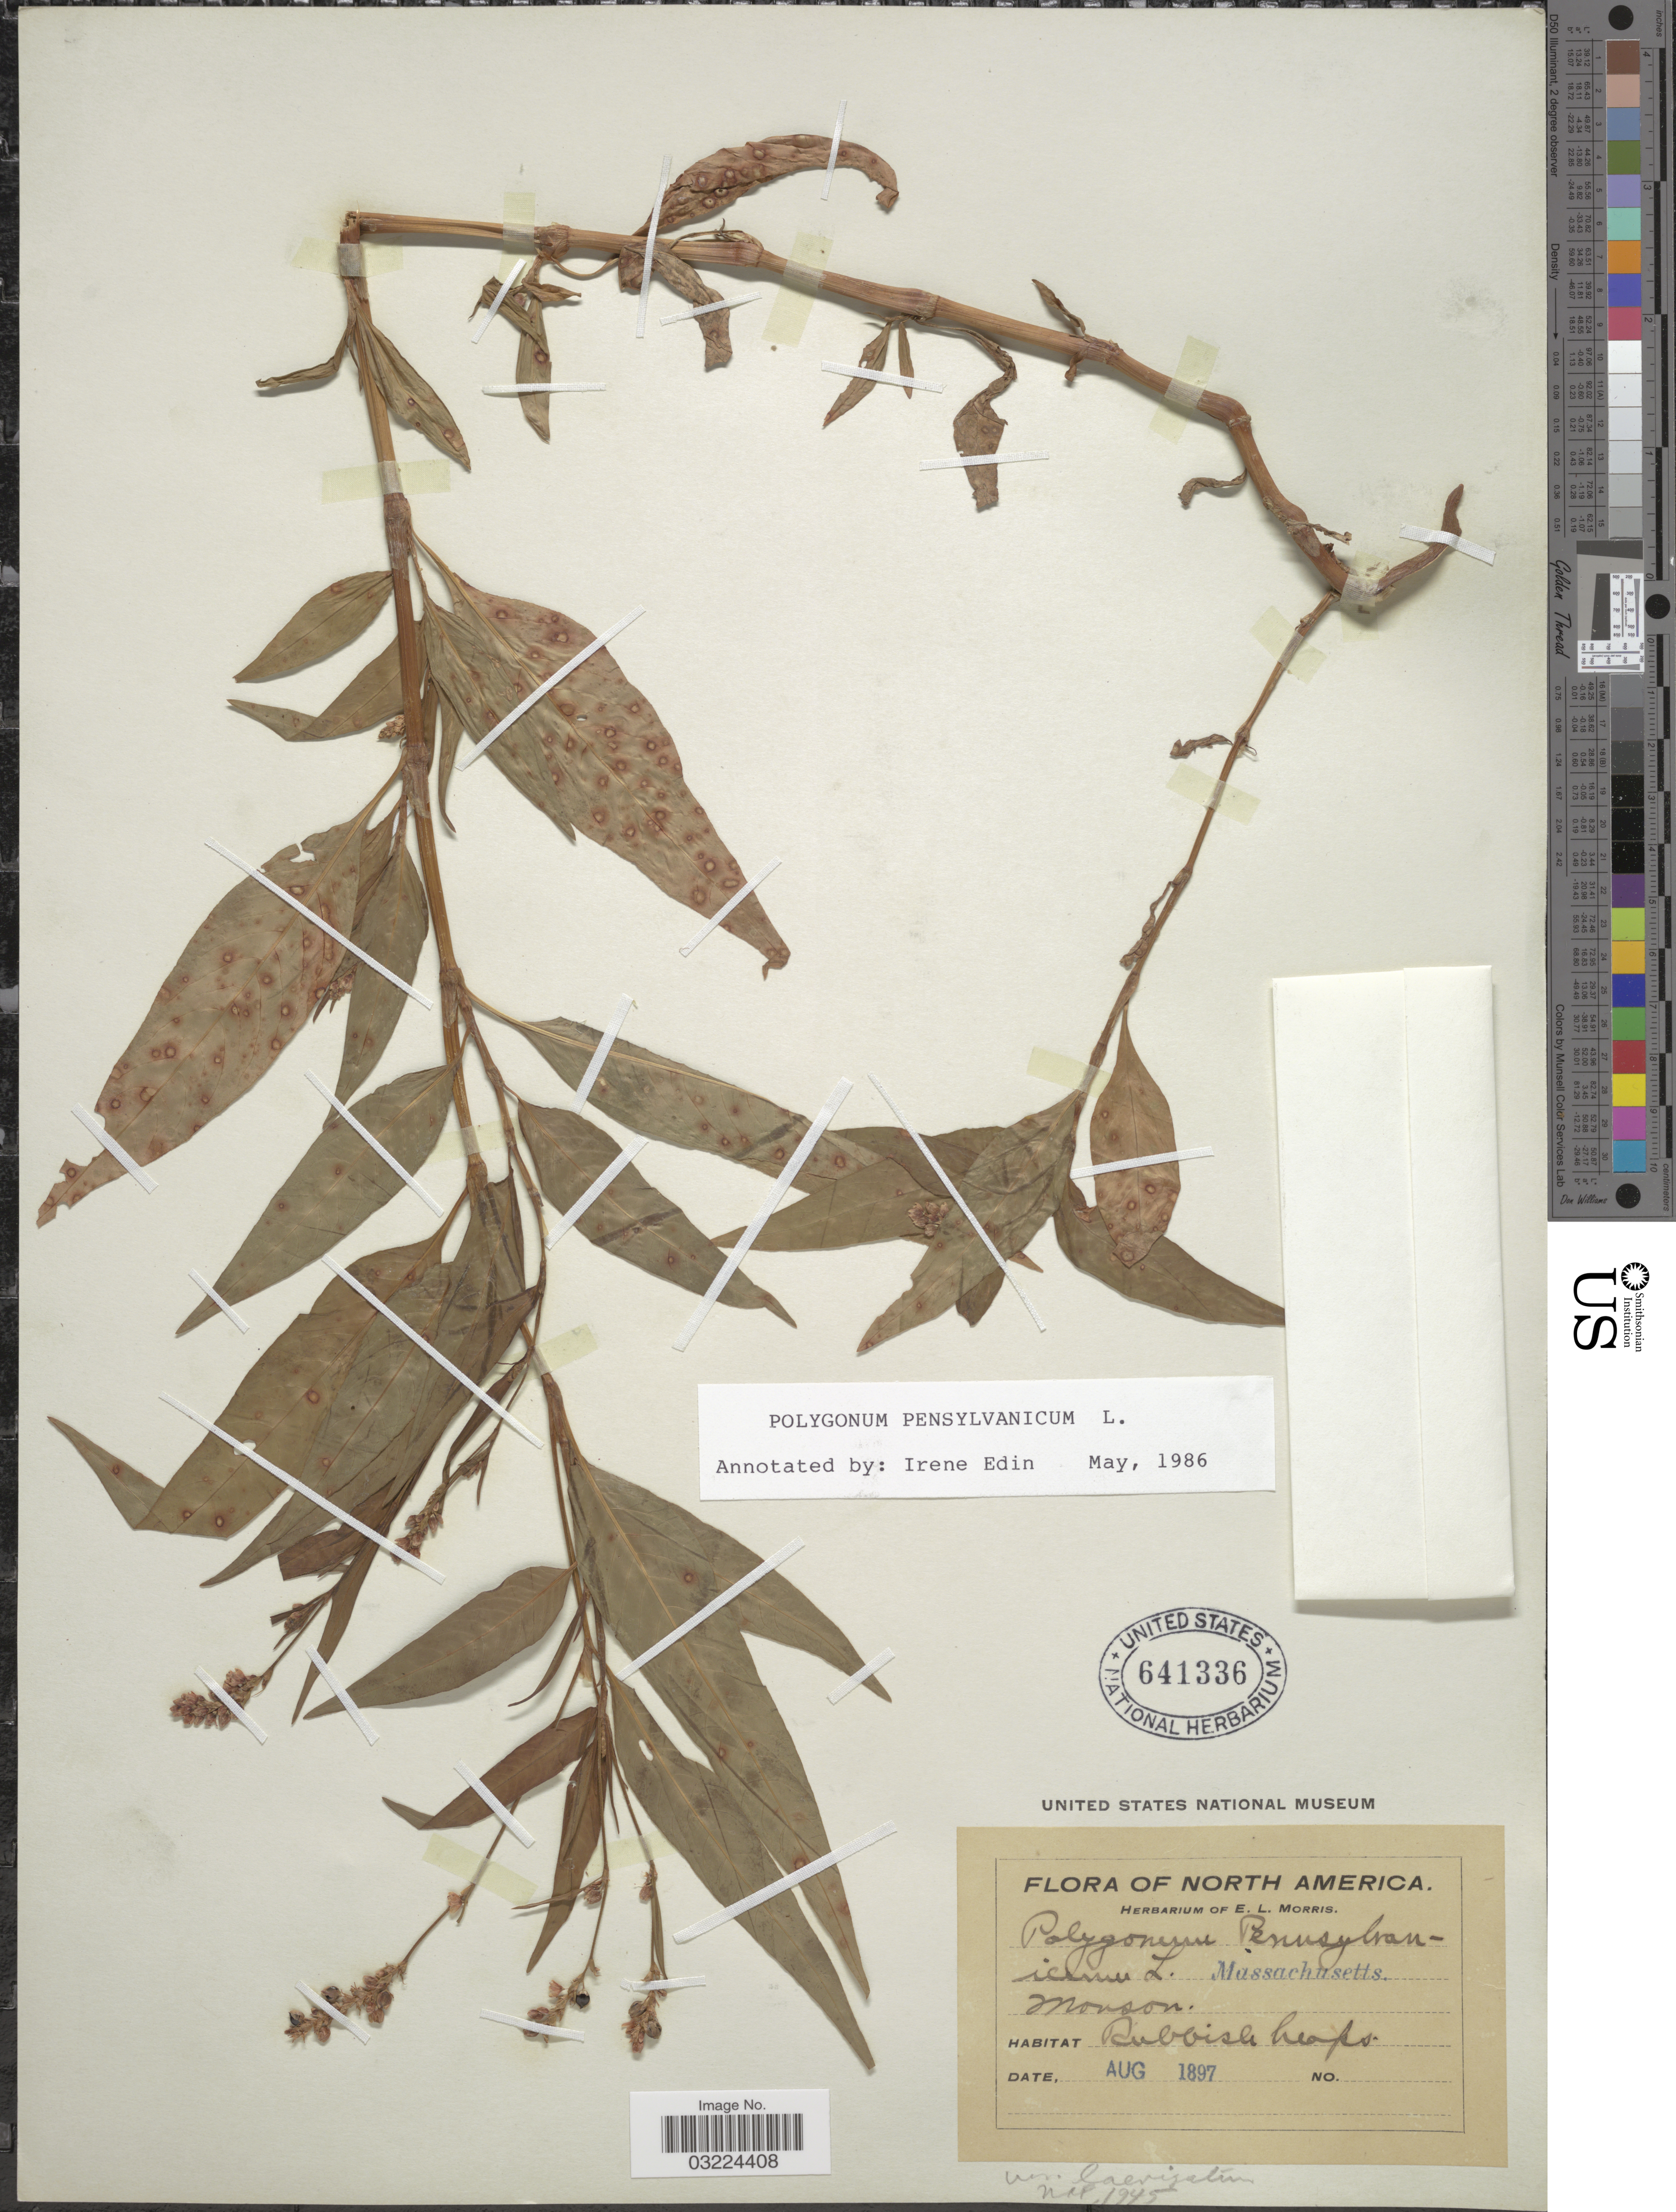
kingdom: Plantae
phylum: Tracheophyta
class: Magnoliopsida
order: Caryophyllales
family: Polygonaceae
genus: Persicaria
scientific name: Persicaria pensylvanica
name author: (L.) M. Gómez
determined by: Atha, D. E.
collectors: ex herb. E.L. Morris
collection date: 1897-08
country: United States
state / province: Massachusetts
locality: Monson.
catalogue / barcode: US 641336